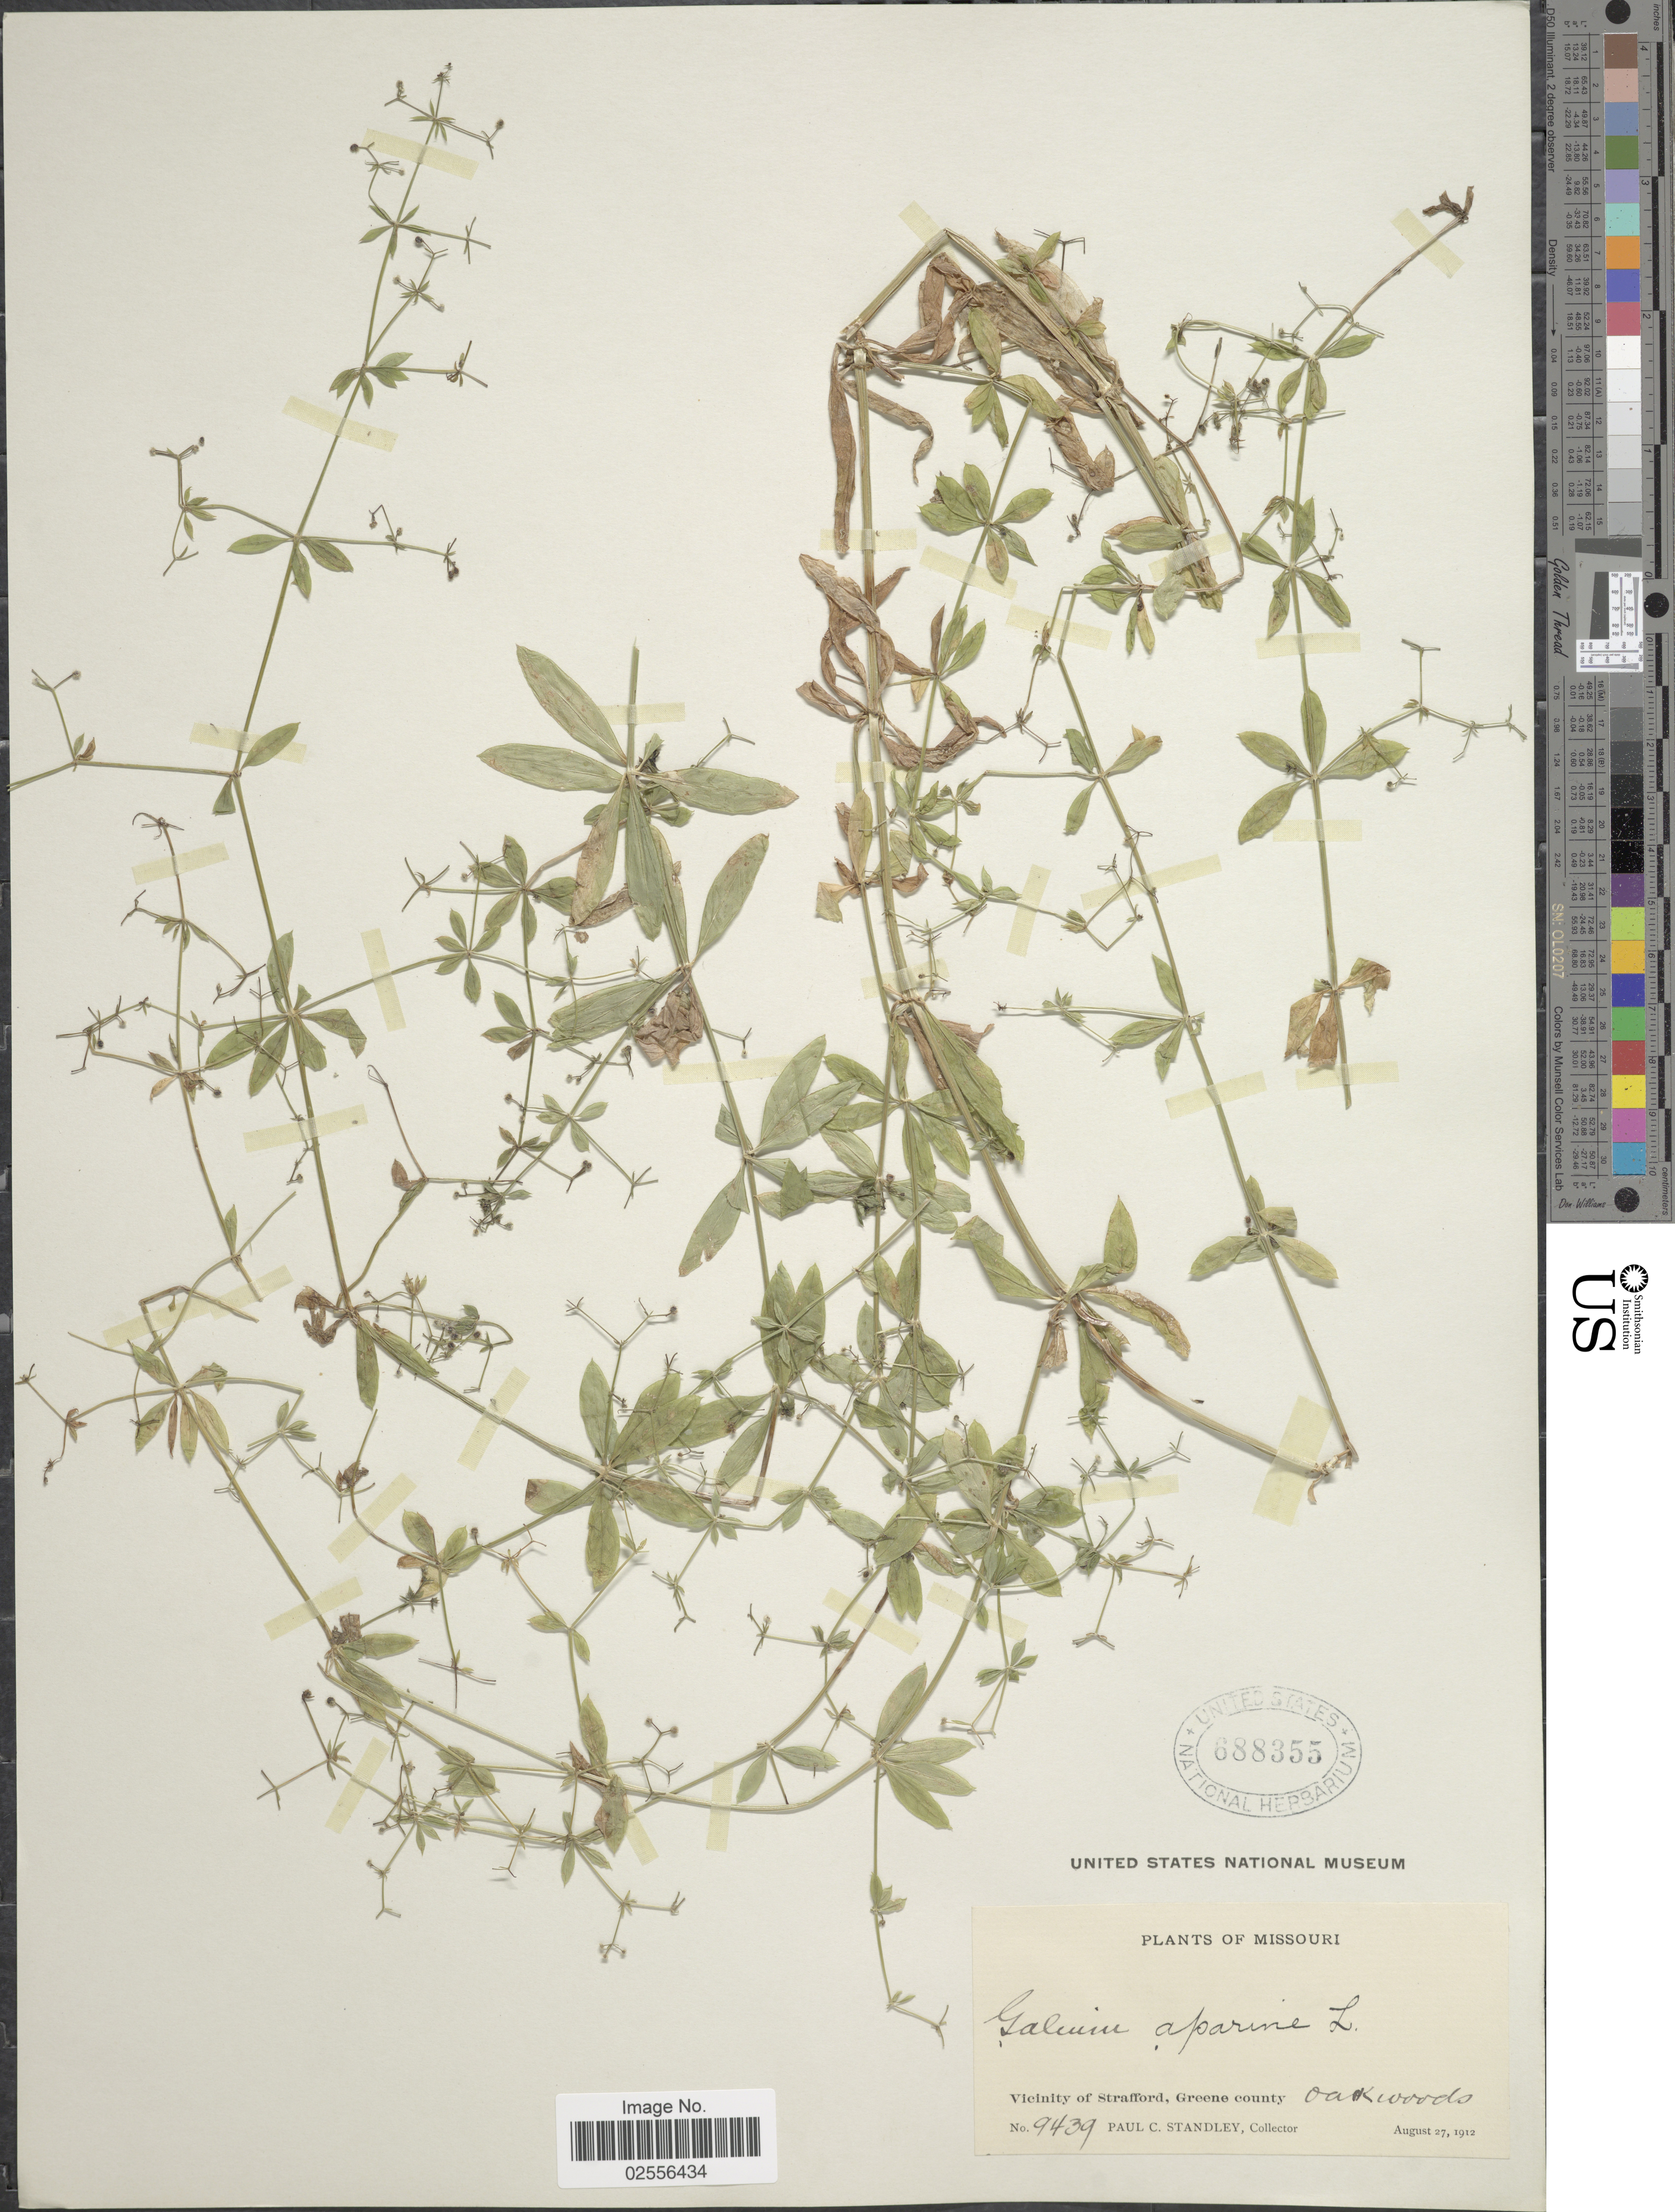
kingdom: Plantae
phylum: Tracheophyta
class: Magnoliopsida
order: Gentianales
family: Rubiaceae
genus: Galium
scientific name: Galium aparine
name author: L.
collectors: P. C. Standley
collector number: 9439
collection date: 1912-08-27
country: United States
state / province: Missouri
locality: Vicinity of Stratford, Greene County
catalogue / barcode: US 688355